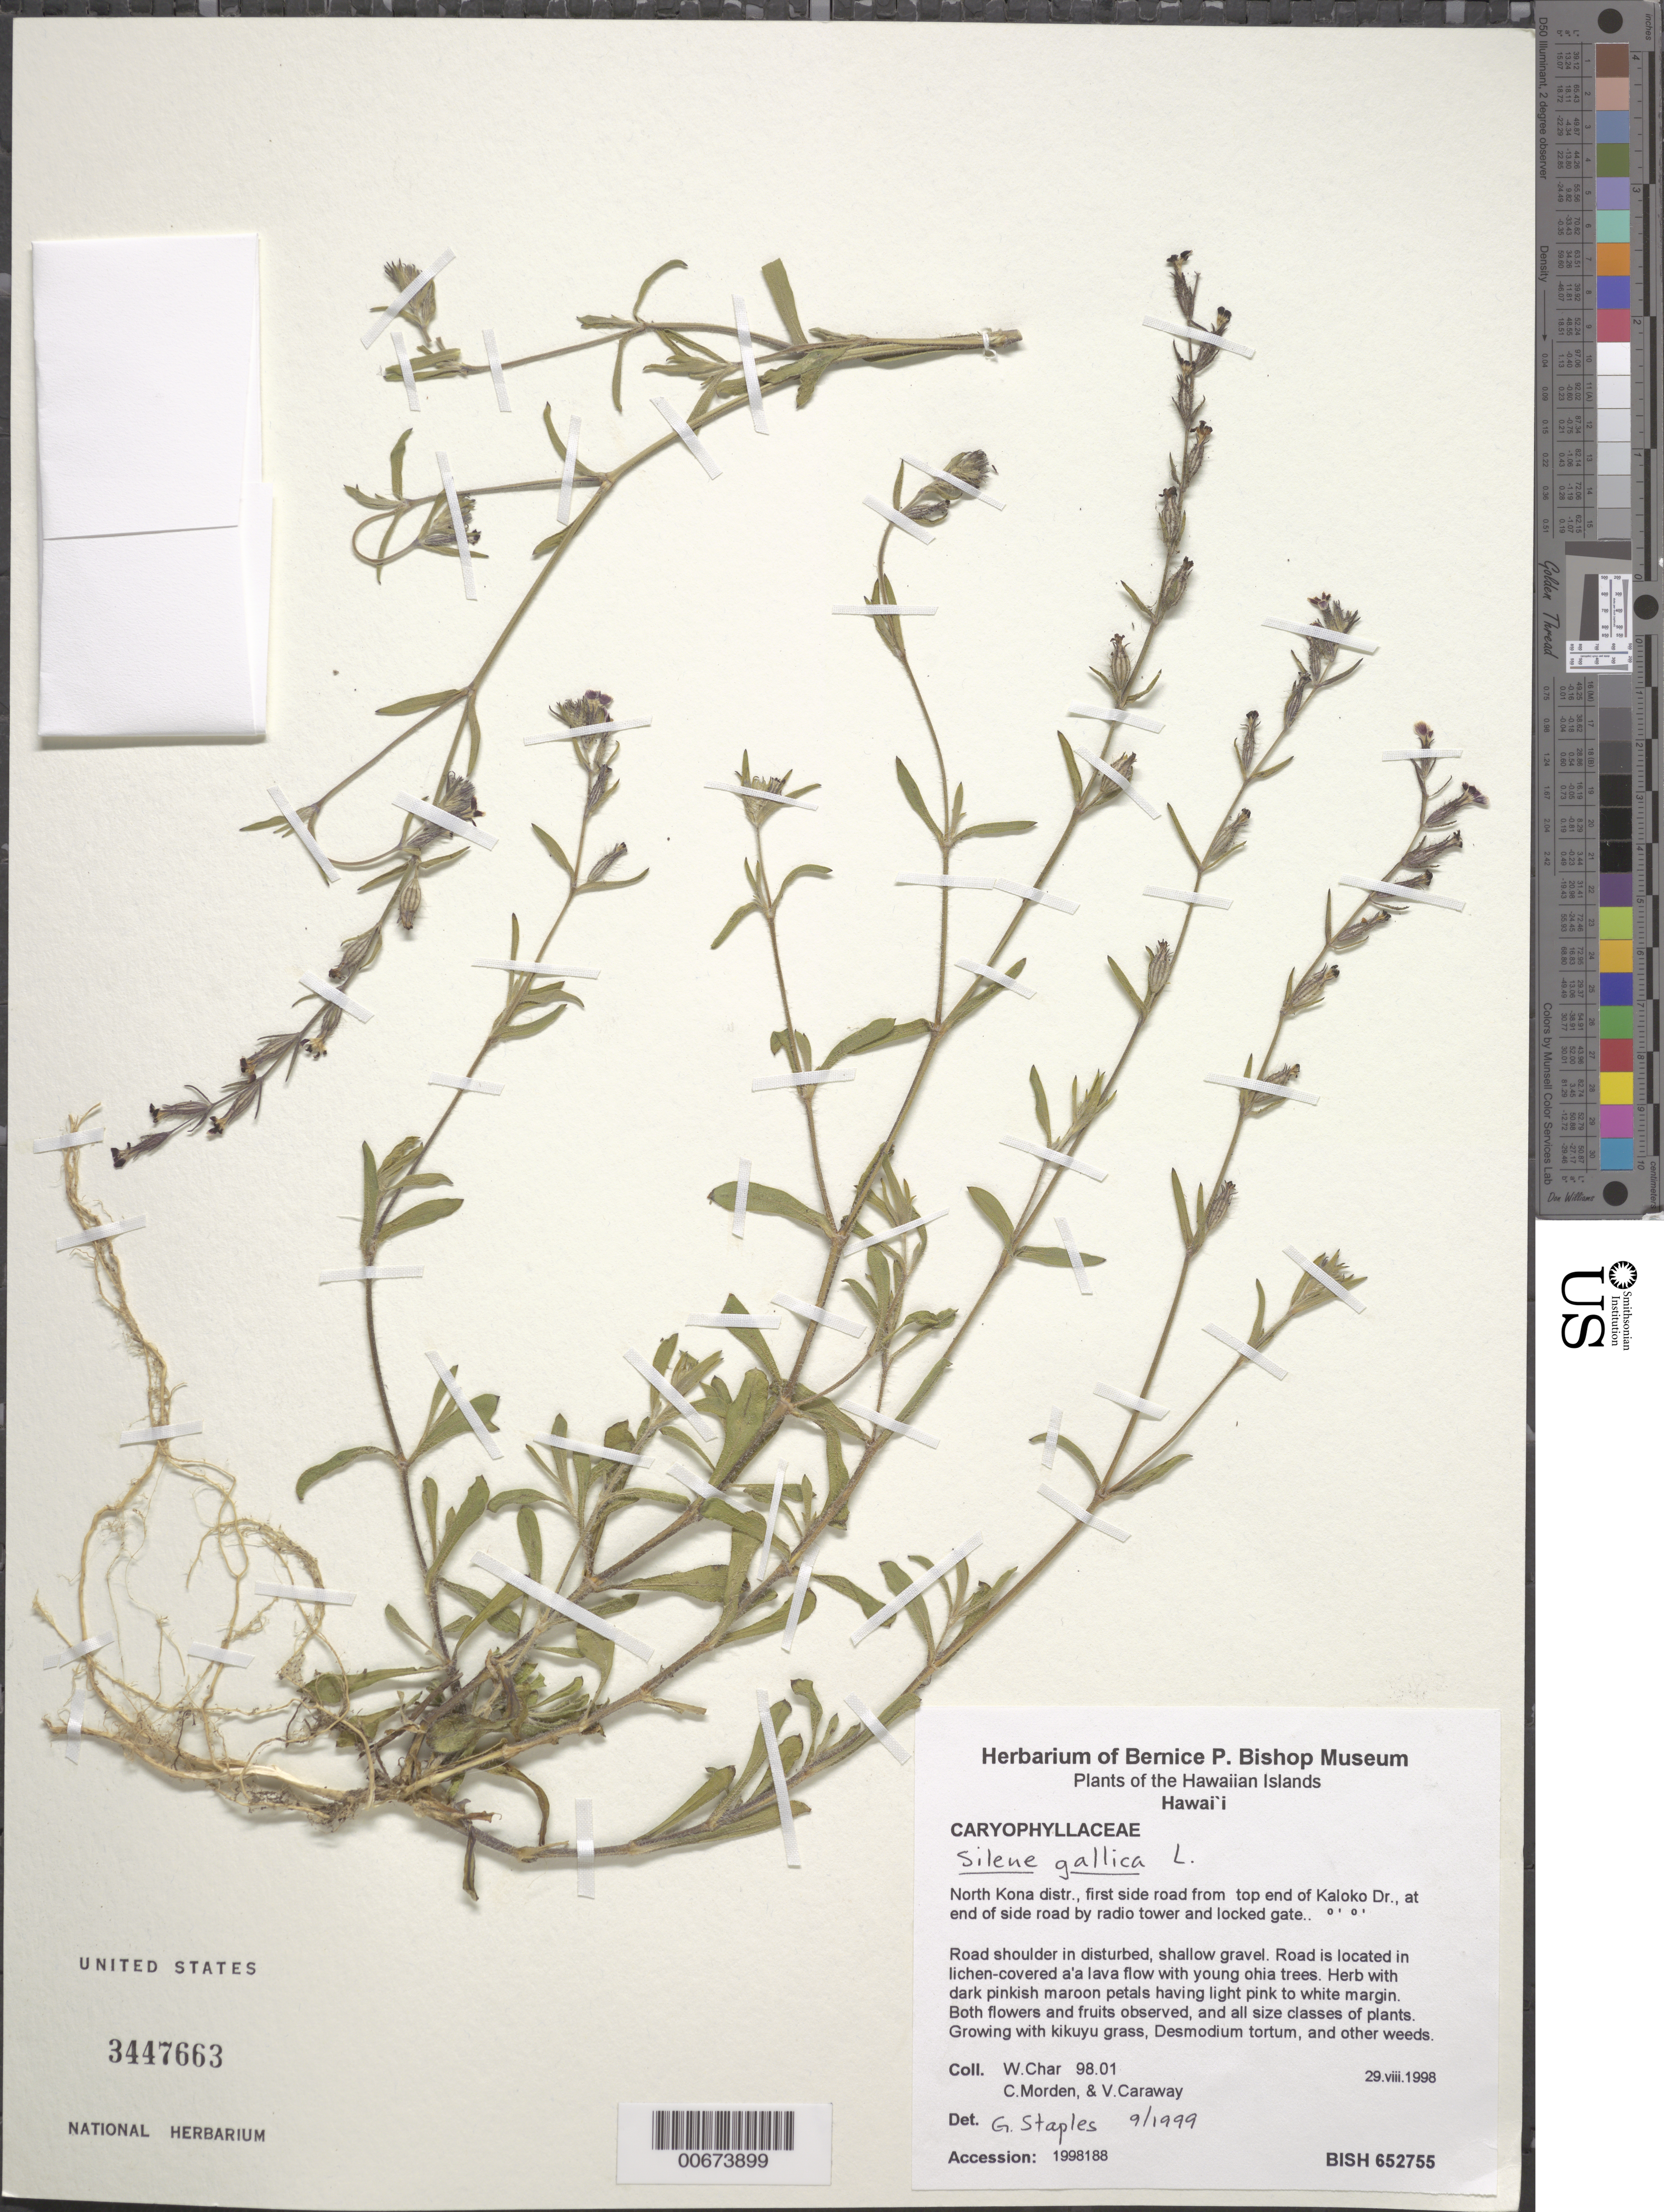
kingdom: Plantae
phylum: Tracheophyta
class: Magnoliopsida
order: Caryophyllales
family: Caryophyllaceae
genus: Silene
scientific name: Silene gallica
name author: L.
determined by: Staples, G. W.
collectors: W. Char, C. Morden & V. Caraway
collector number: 98.01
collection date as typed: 29 Aug 1998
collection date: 1998-08-29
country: United States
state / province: Hawaii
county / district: Hawaii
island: Hawaii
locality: North Kona distr., first side road from top end of Kaloko Dr., at end of side road by radio tower and locked gate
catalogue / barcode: US 3447663